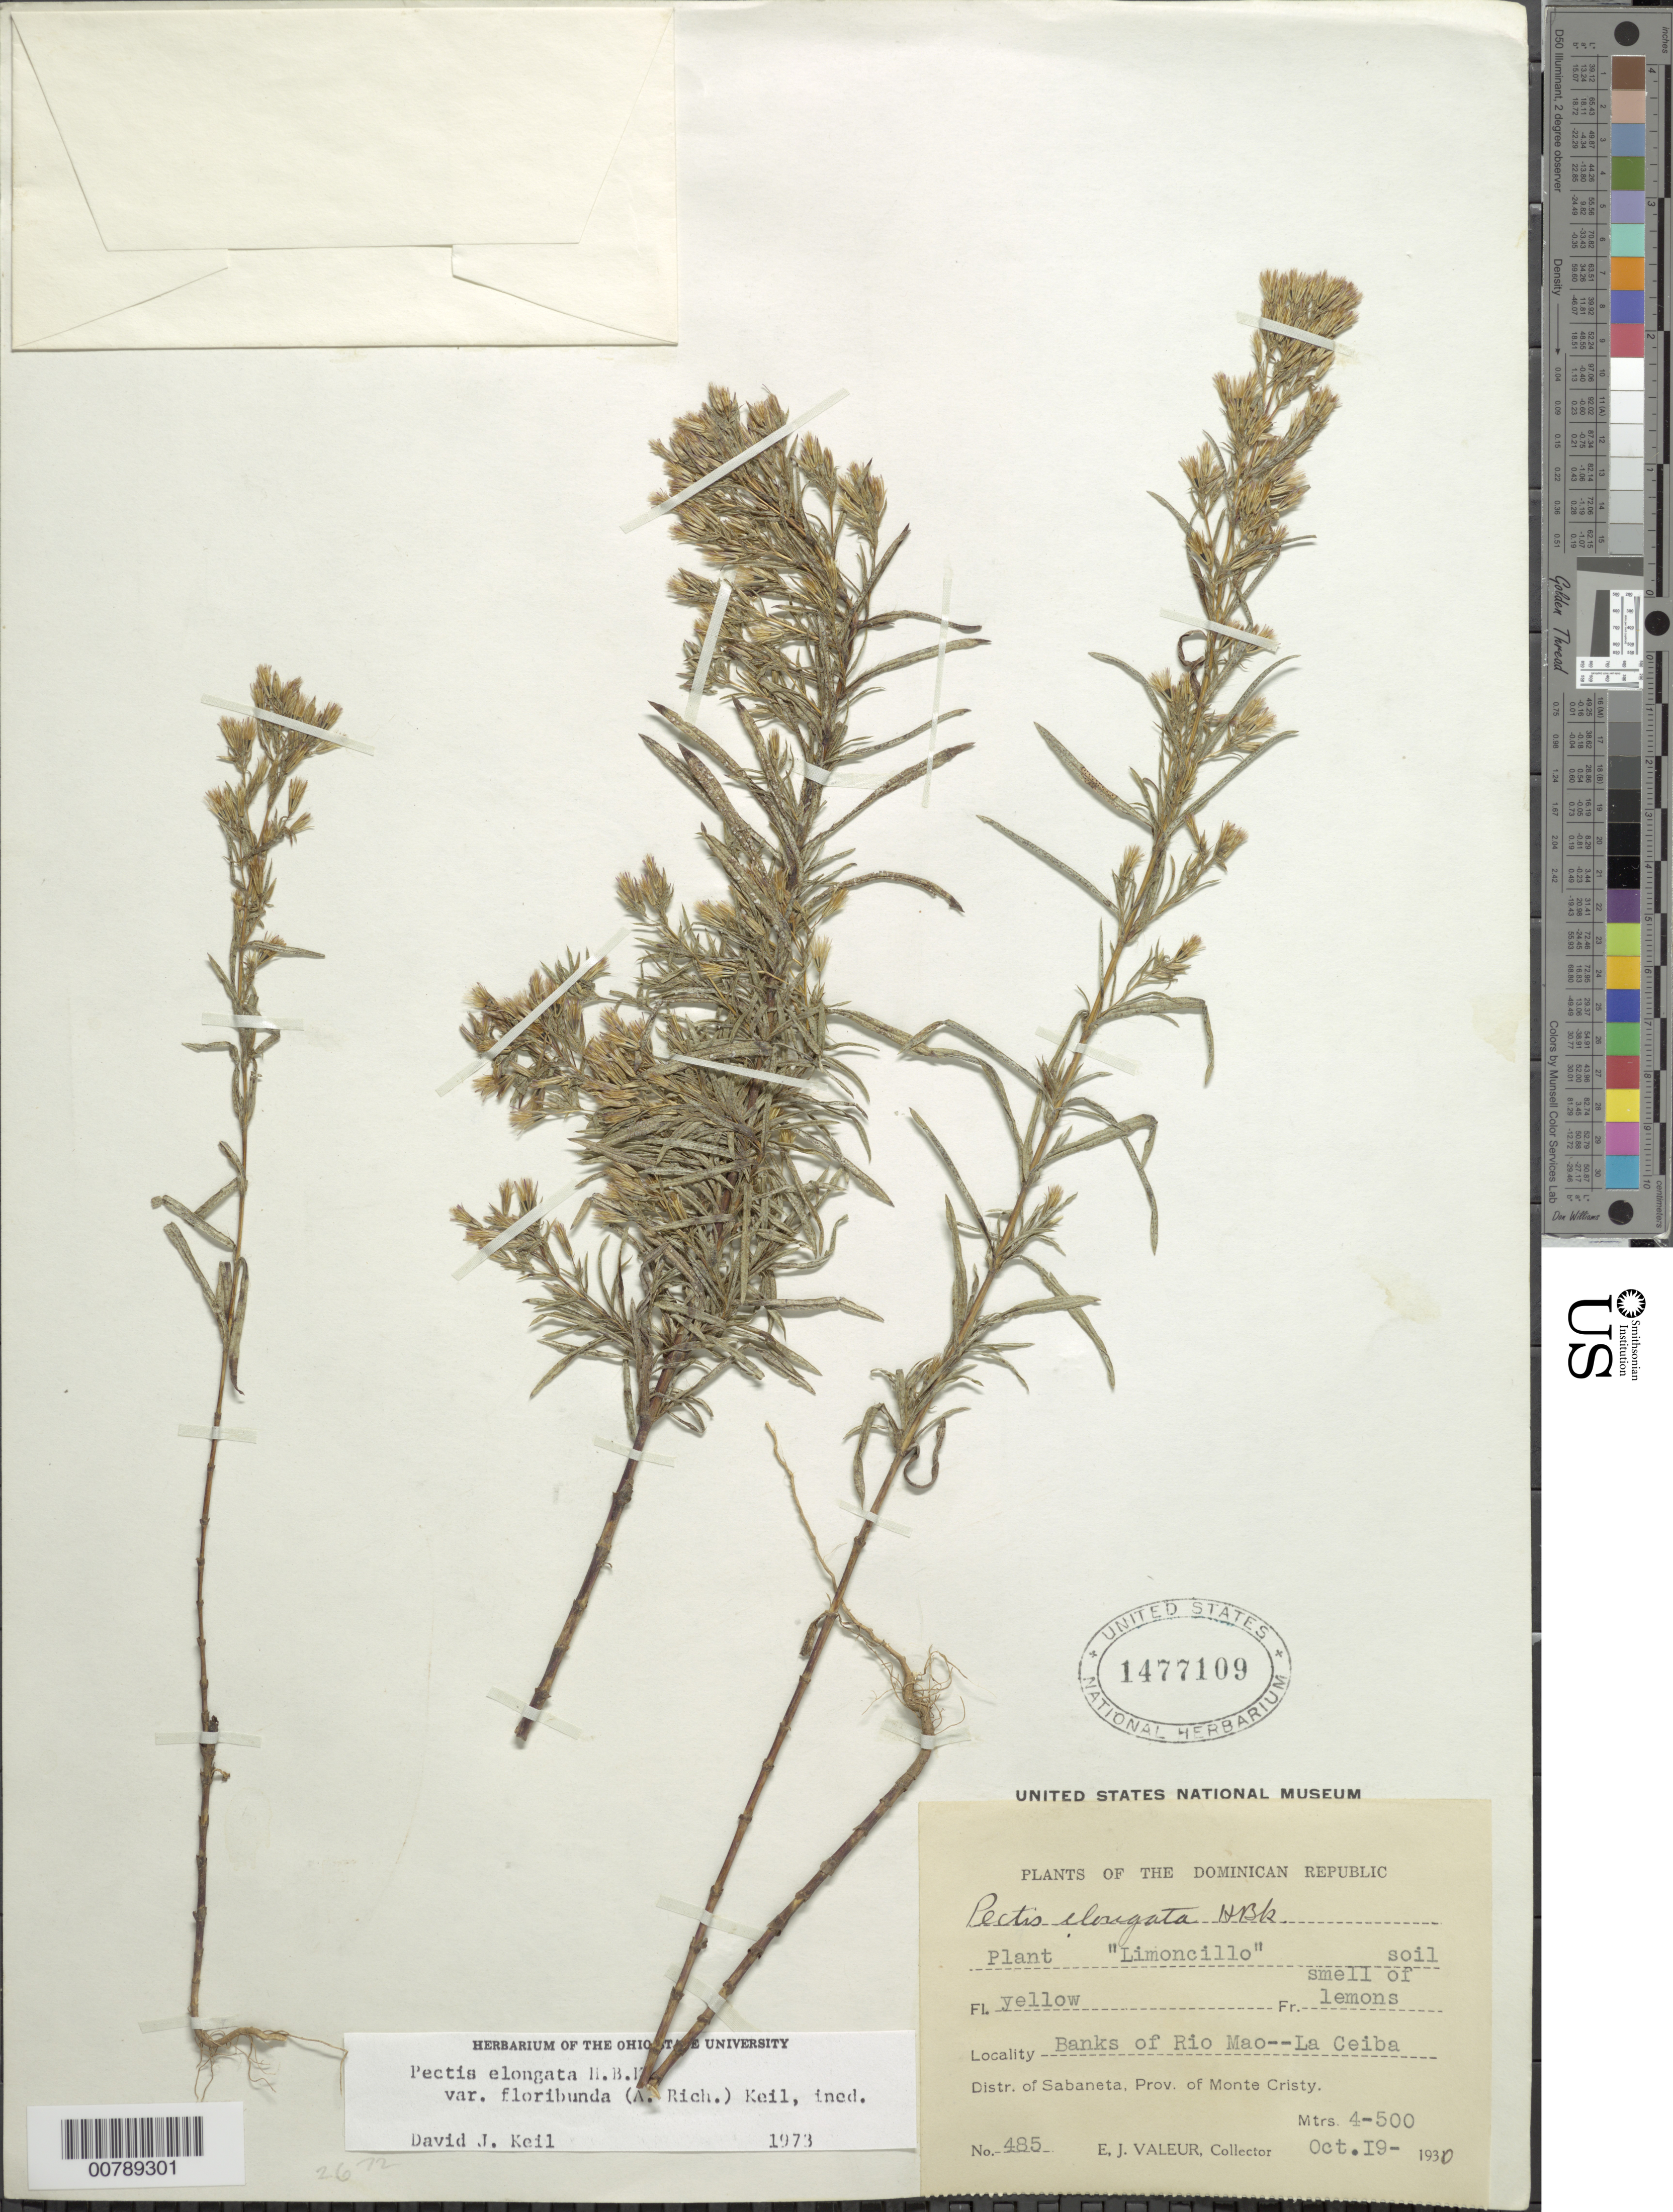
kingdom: Plantae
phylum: Tracheophyta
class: Magnoliopsida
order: Asterales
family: Asteraceae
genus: Pectis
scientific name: Pectis elongata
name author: Kunth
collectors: E. Valeur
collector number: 485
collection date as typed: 19 Oct 1930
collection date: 1930-10-19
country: Dominican Republic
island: Hispaniola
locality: Banks of Río Mao - La Ceiba. Distrito of Sabaneta, Province of Monte Cristy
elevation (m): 400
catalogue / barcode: US 1477109-2